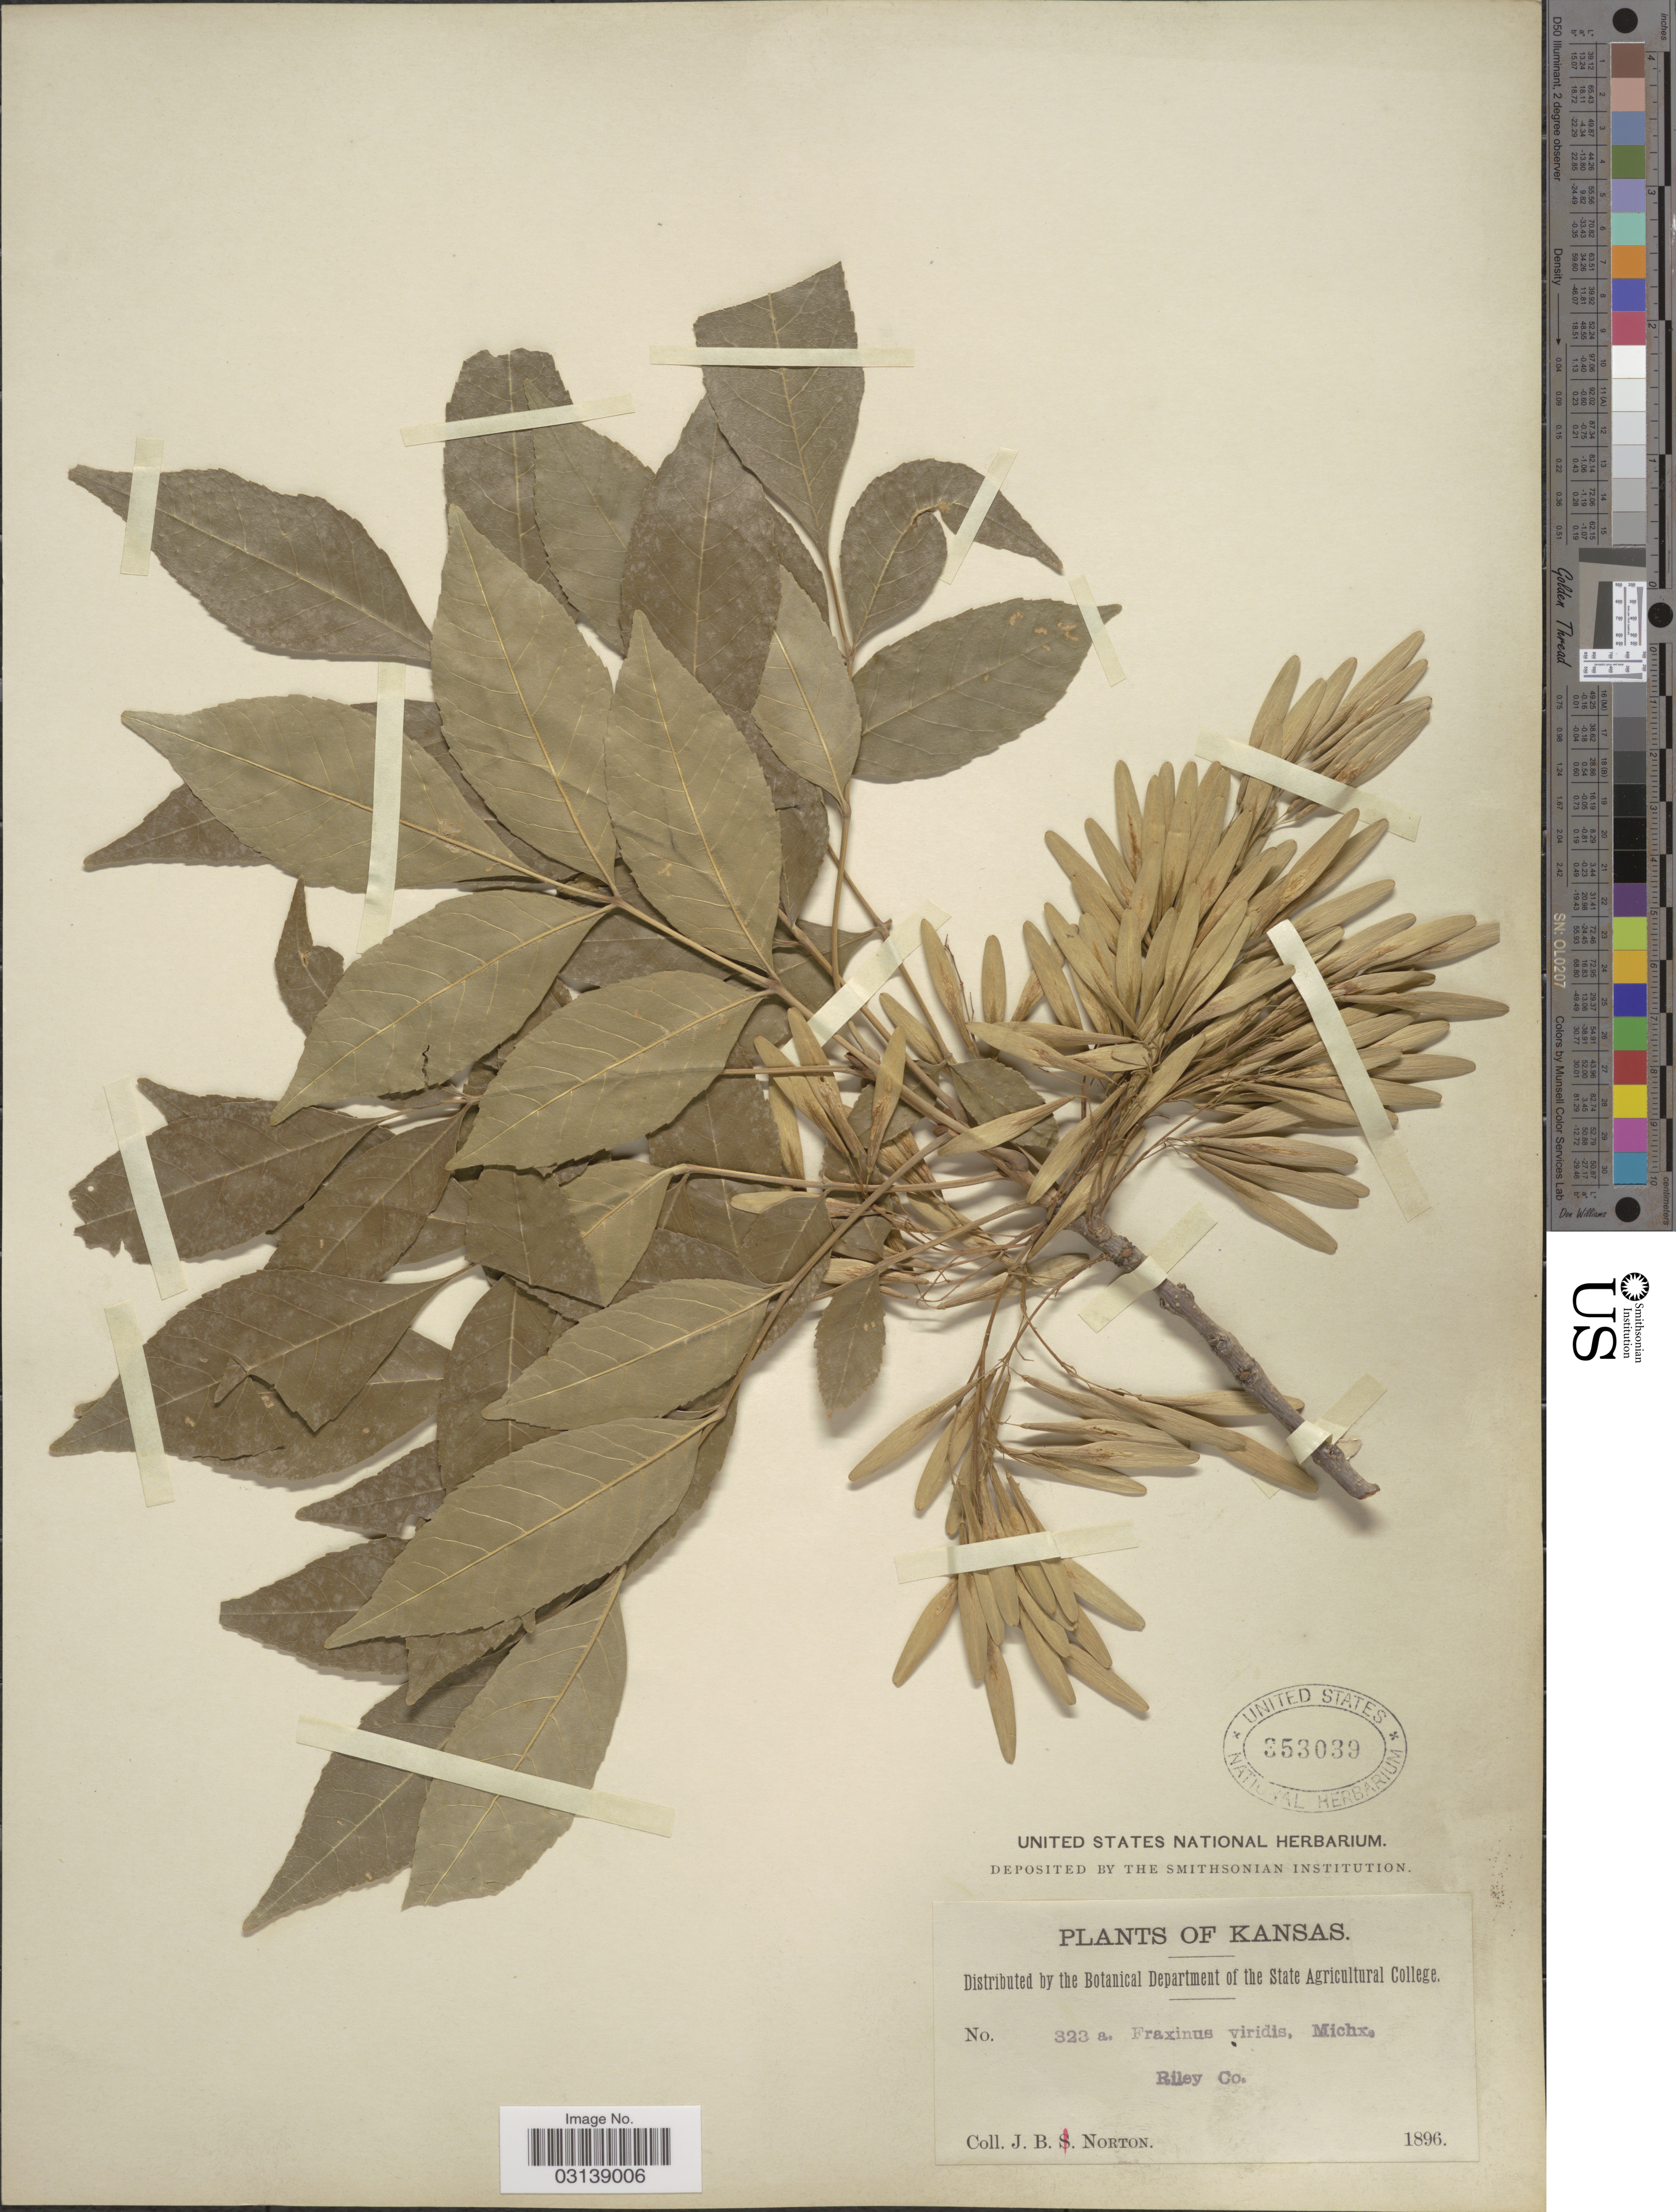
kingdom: Plantae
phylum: Tracheophyta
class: Magnoliopsida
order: Lamiales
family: Oleaceae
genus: Fraxinus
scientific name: Fraxinus pennsylvanica var. campestris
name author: (Britton) F.C. Gates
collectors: J. B. Norton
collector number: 323a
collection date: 1896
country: United States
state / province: Kansas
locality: Riley Co.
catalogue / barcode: US 353039